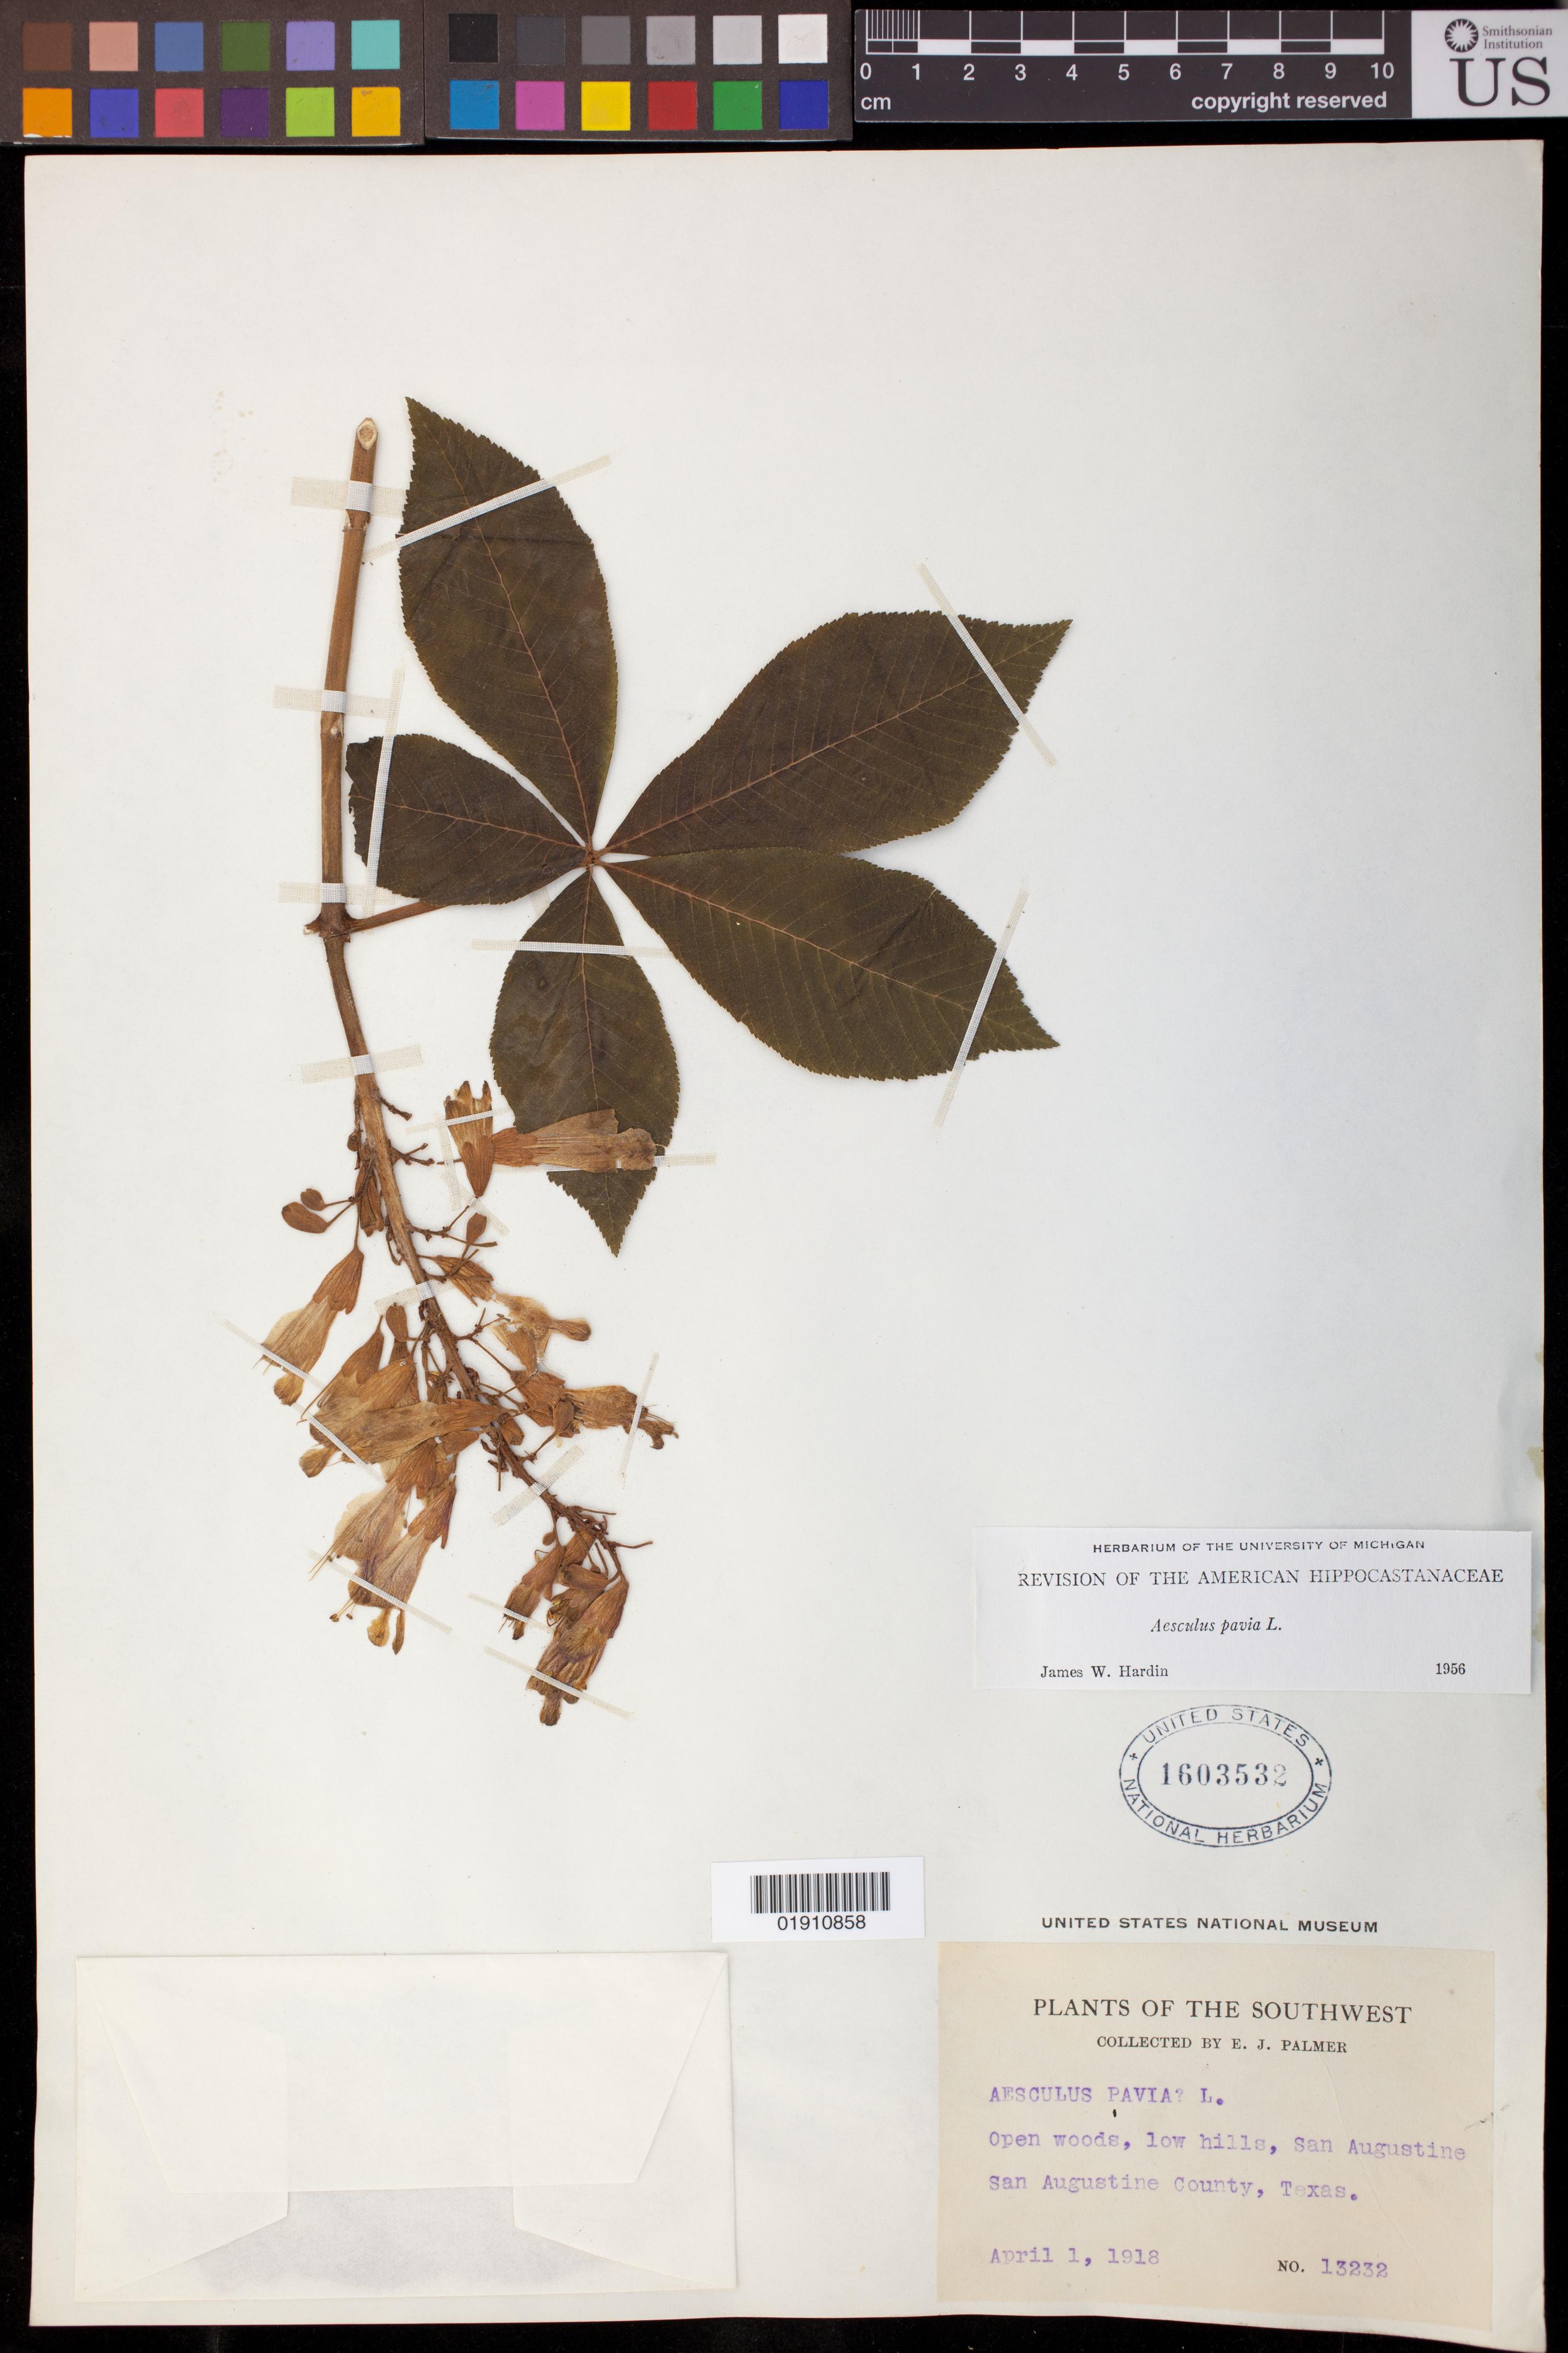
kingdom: Plantae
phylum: Tracheophyta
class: Magnoliopsida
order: Sapindales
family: Sapindaceae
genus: Aesculus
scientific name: Aesculus pavia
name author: L.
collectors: E. J. Palmer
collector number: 13232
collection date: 1918-04-01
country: United States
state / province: Texas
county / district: San Augustine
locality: San Augustine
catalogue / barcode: US 1603532